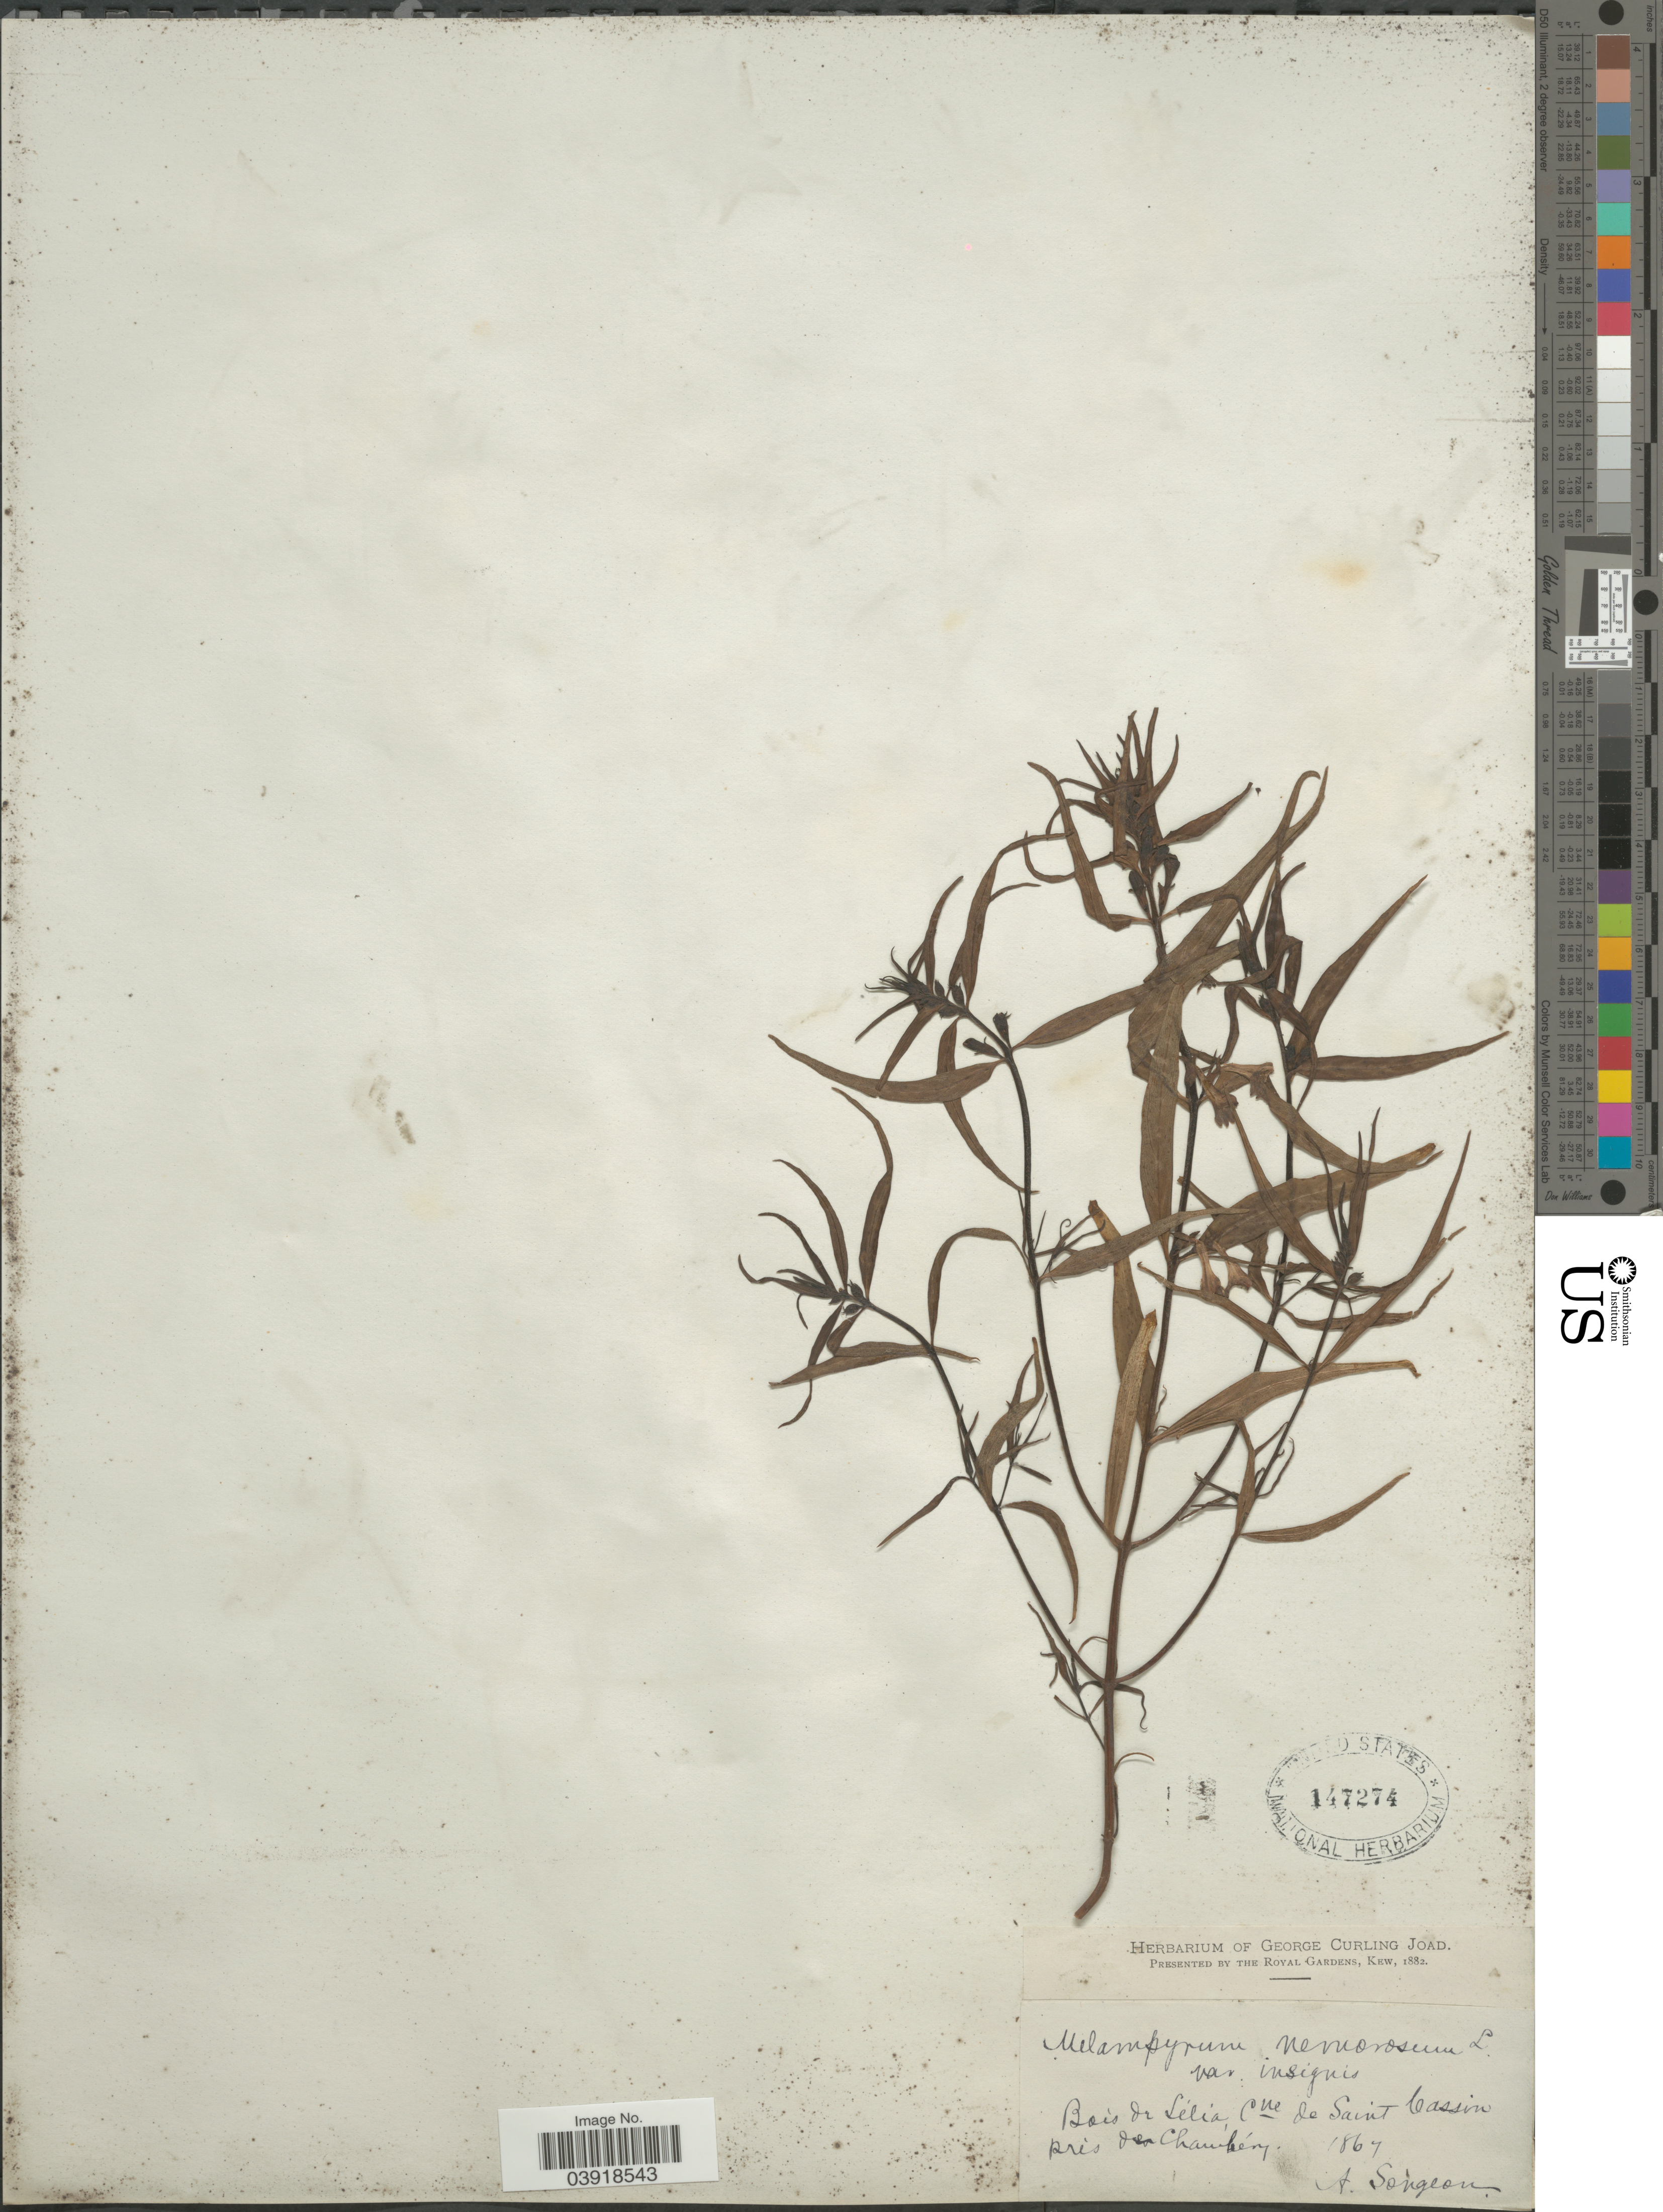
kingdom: Plantae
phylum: Tracheophyta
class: Magnoliopsida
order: Lamiales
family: Orobanchaceae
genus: Melampyrum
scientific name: Melampyrum nemorosum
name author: Baumg.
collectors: A. Songeon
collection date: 1867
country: France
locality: Bois du Lelia, Cne de Saint Cassin. Près de Chambéry.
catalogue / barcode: US 147274